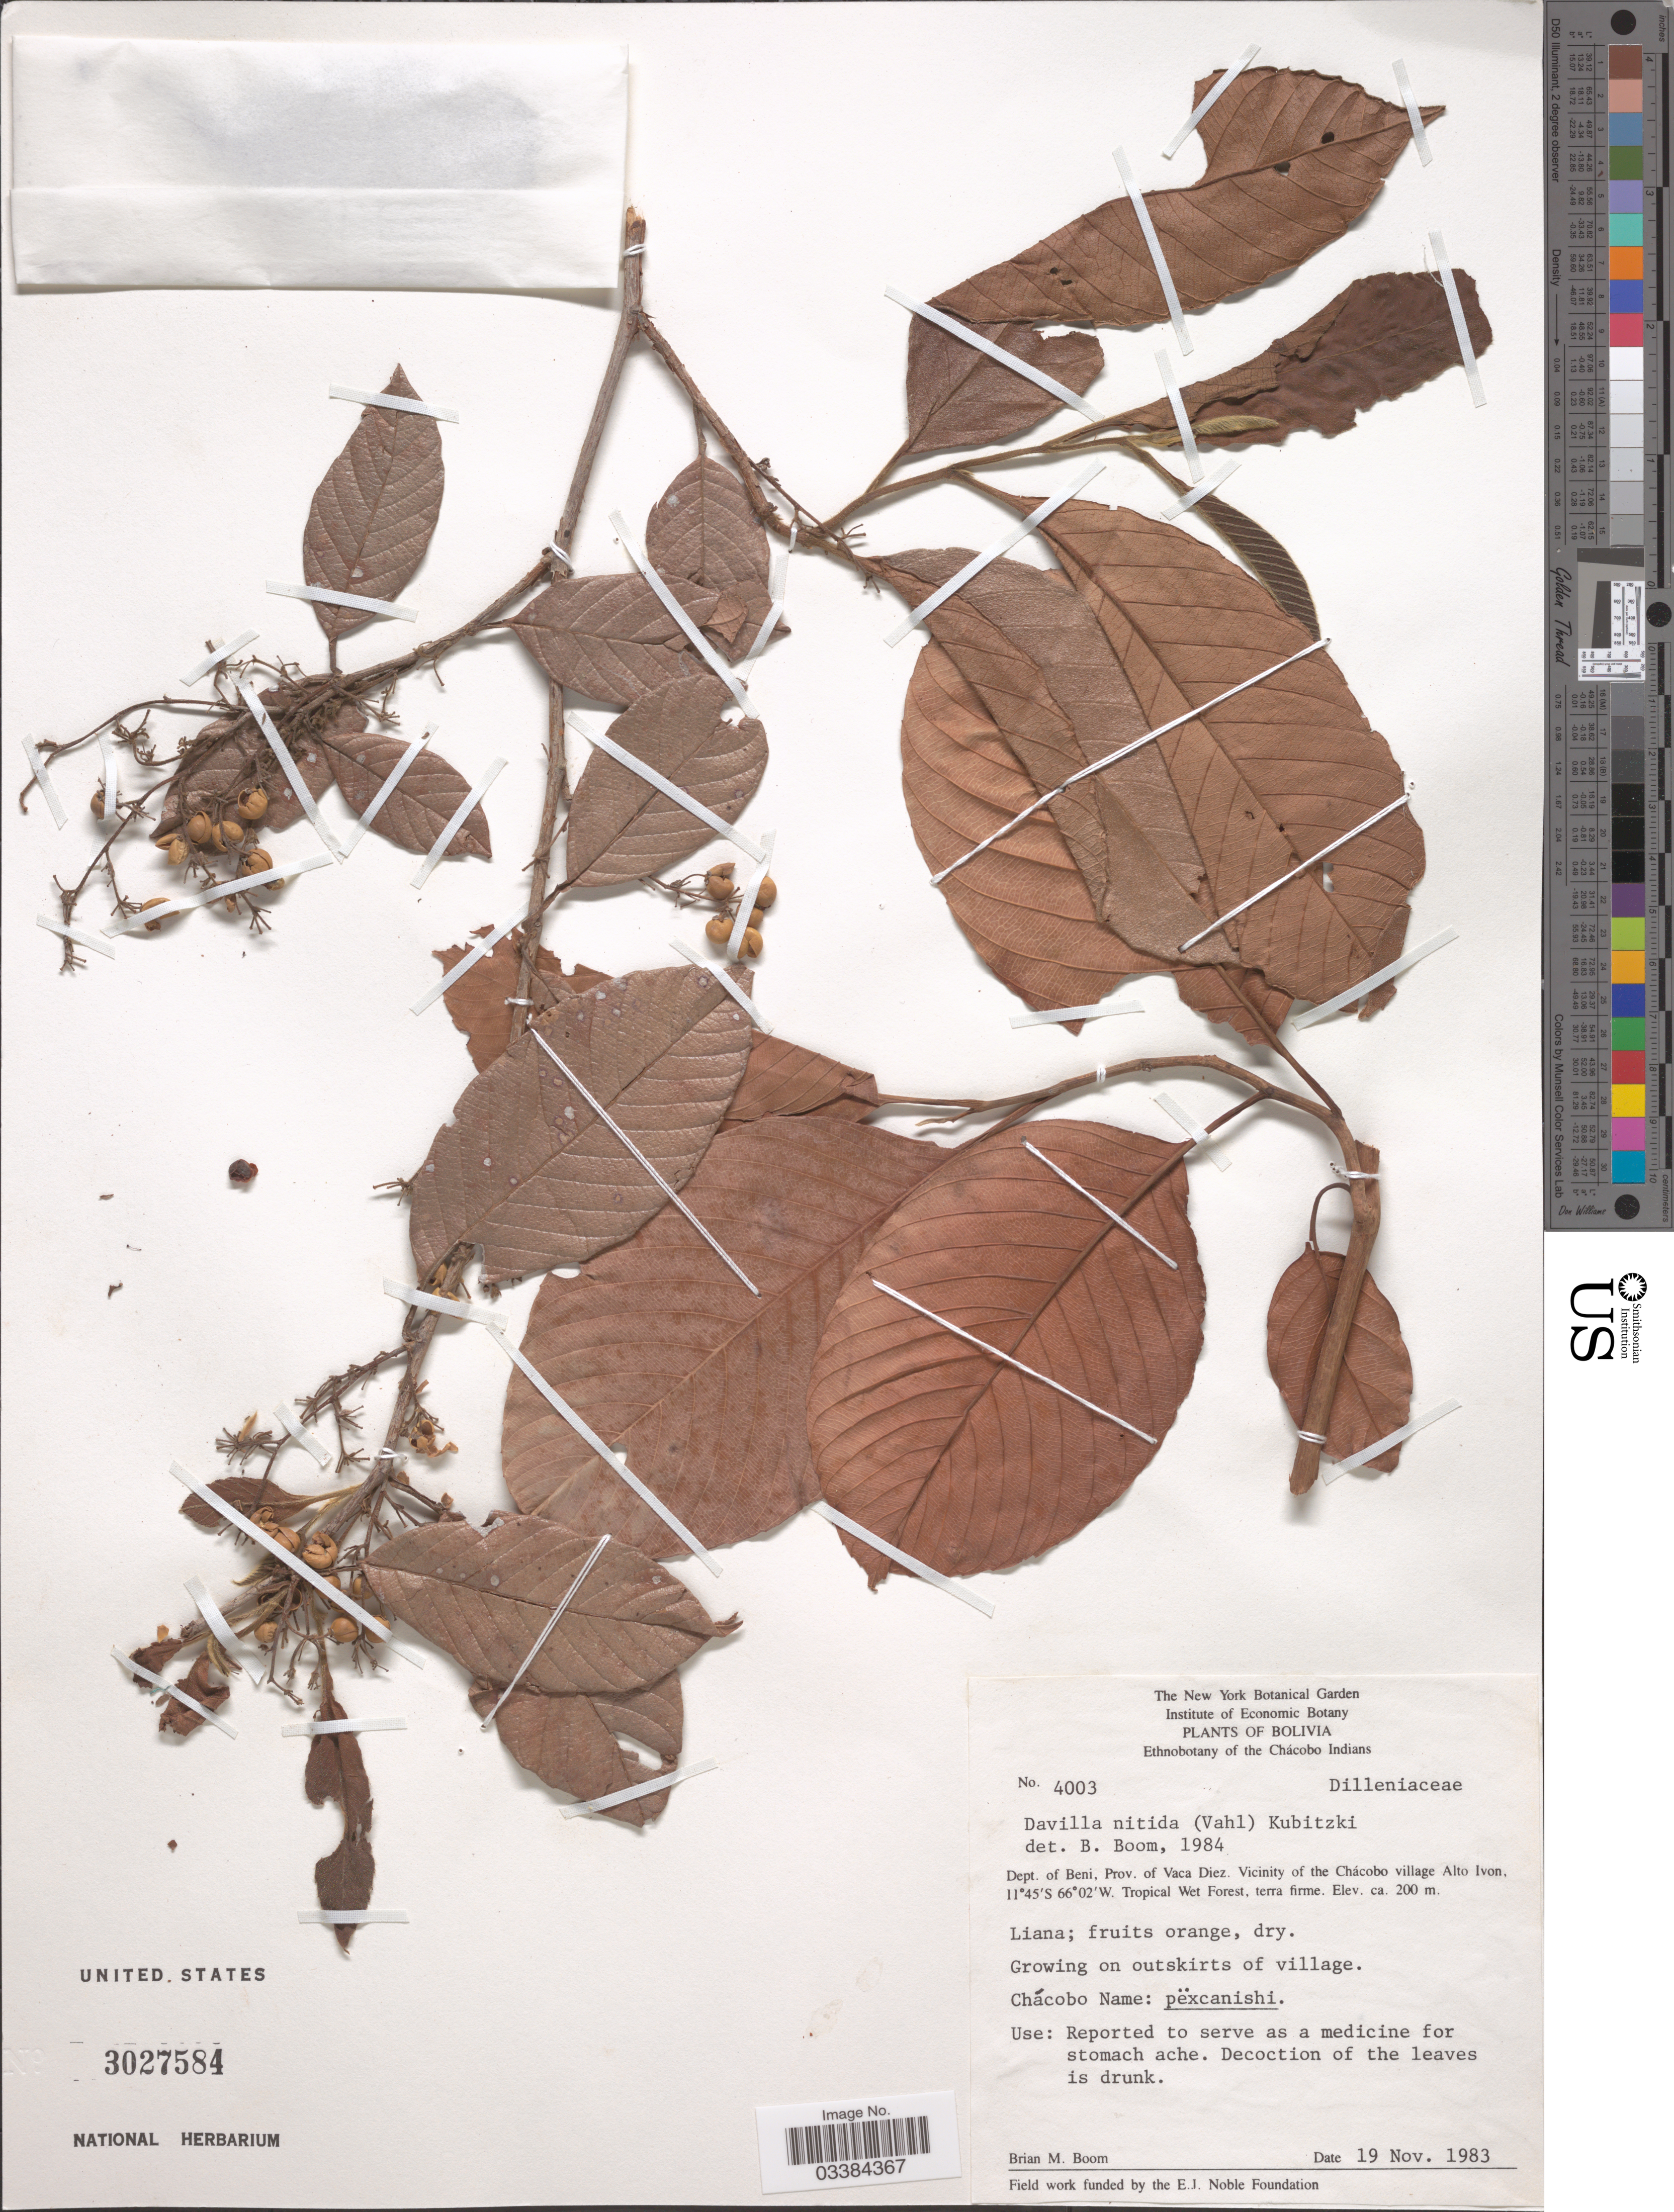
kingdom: Plantae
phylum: Tracheophyta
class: Magnoliopsida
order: Dilleniales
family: Dilleniaceae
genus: Davilla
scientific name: Davilla nitida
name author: (Vahl) Kubitzki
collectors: B. M. Boom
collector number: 4003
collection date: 1983-11-19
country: Bolivia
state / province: Beni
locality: Dept. of Beni, Prov. of Vaca Diez. Vicinity of the Chácobo village Alto Ivon.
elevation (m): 200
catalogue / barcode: US 3027584